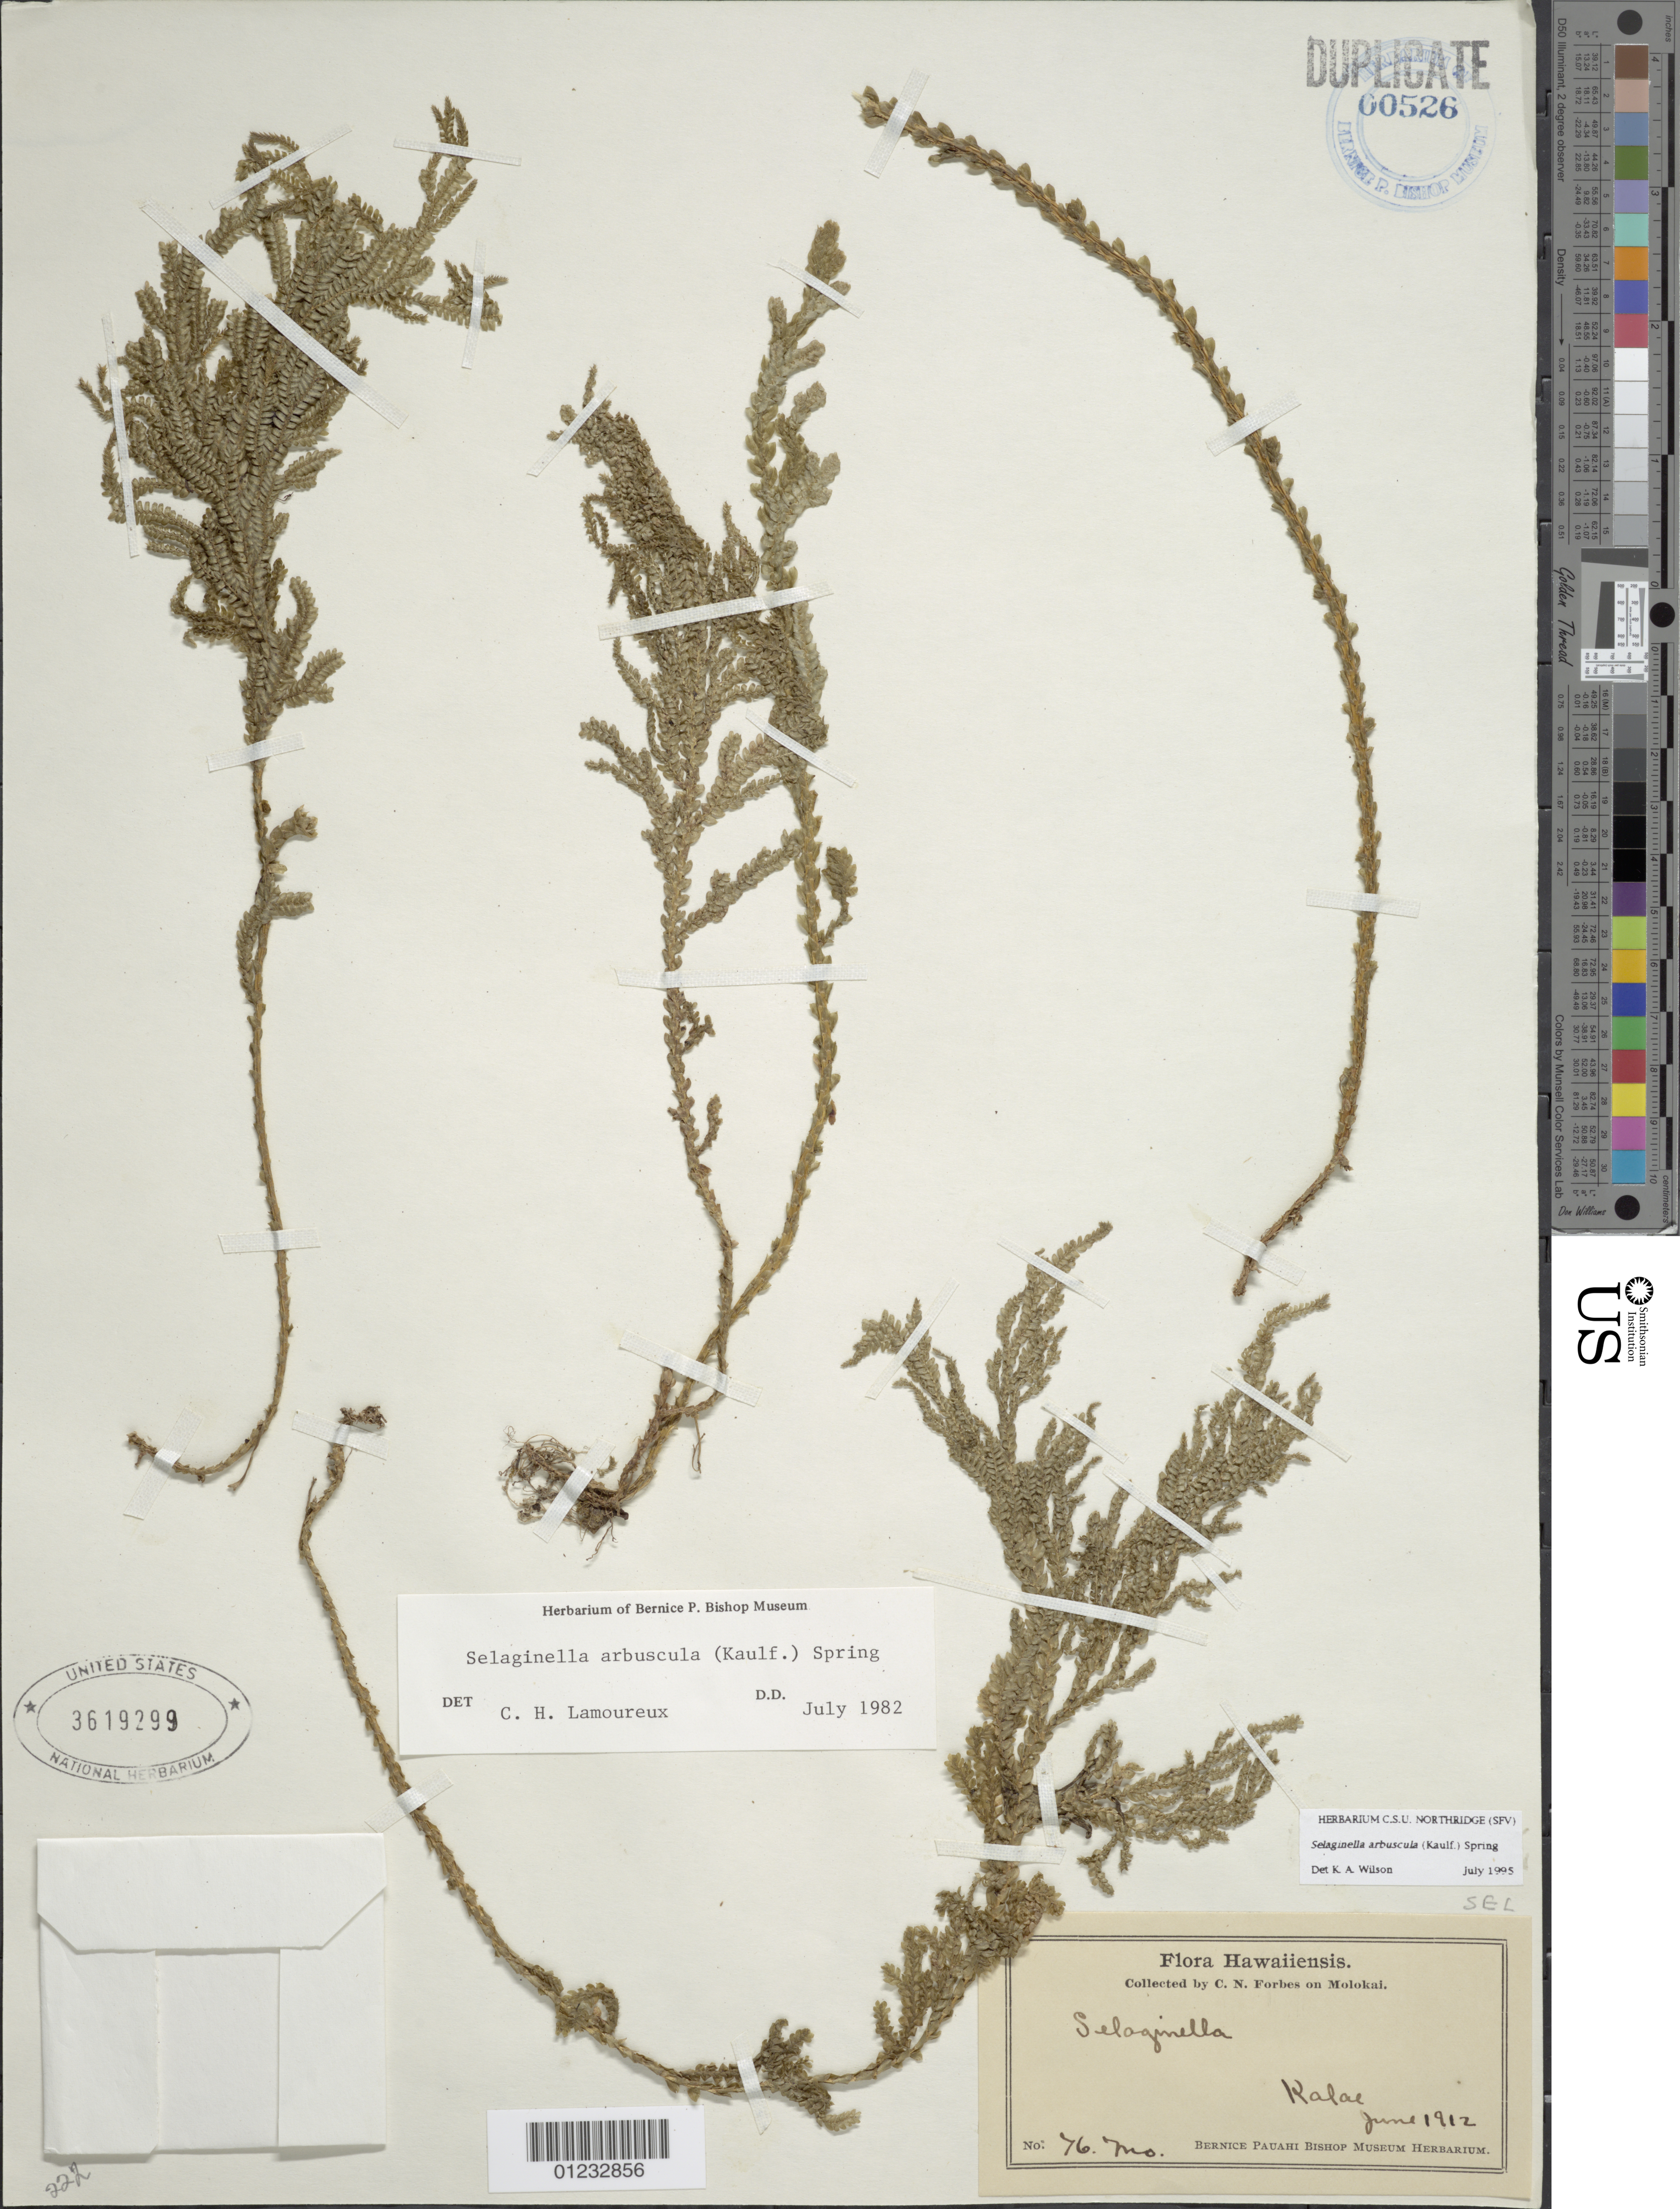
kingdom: Plantae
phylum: Tracheophyta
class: Lycopodiopsida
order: Selaginellales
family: Selaginellaceae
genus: Selaginella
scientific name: Selaginella arbuscula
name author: (Kualf.) Spring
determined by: Wilson, K. A.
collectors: C. N. Forbes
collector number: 76.Mo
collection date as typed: Jun 1912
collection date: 1912-06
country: United States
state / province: Hawaii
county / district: Maui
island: Moloka'i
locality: Kalae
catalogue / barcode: US 3619299